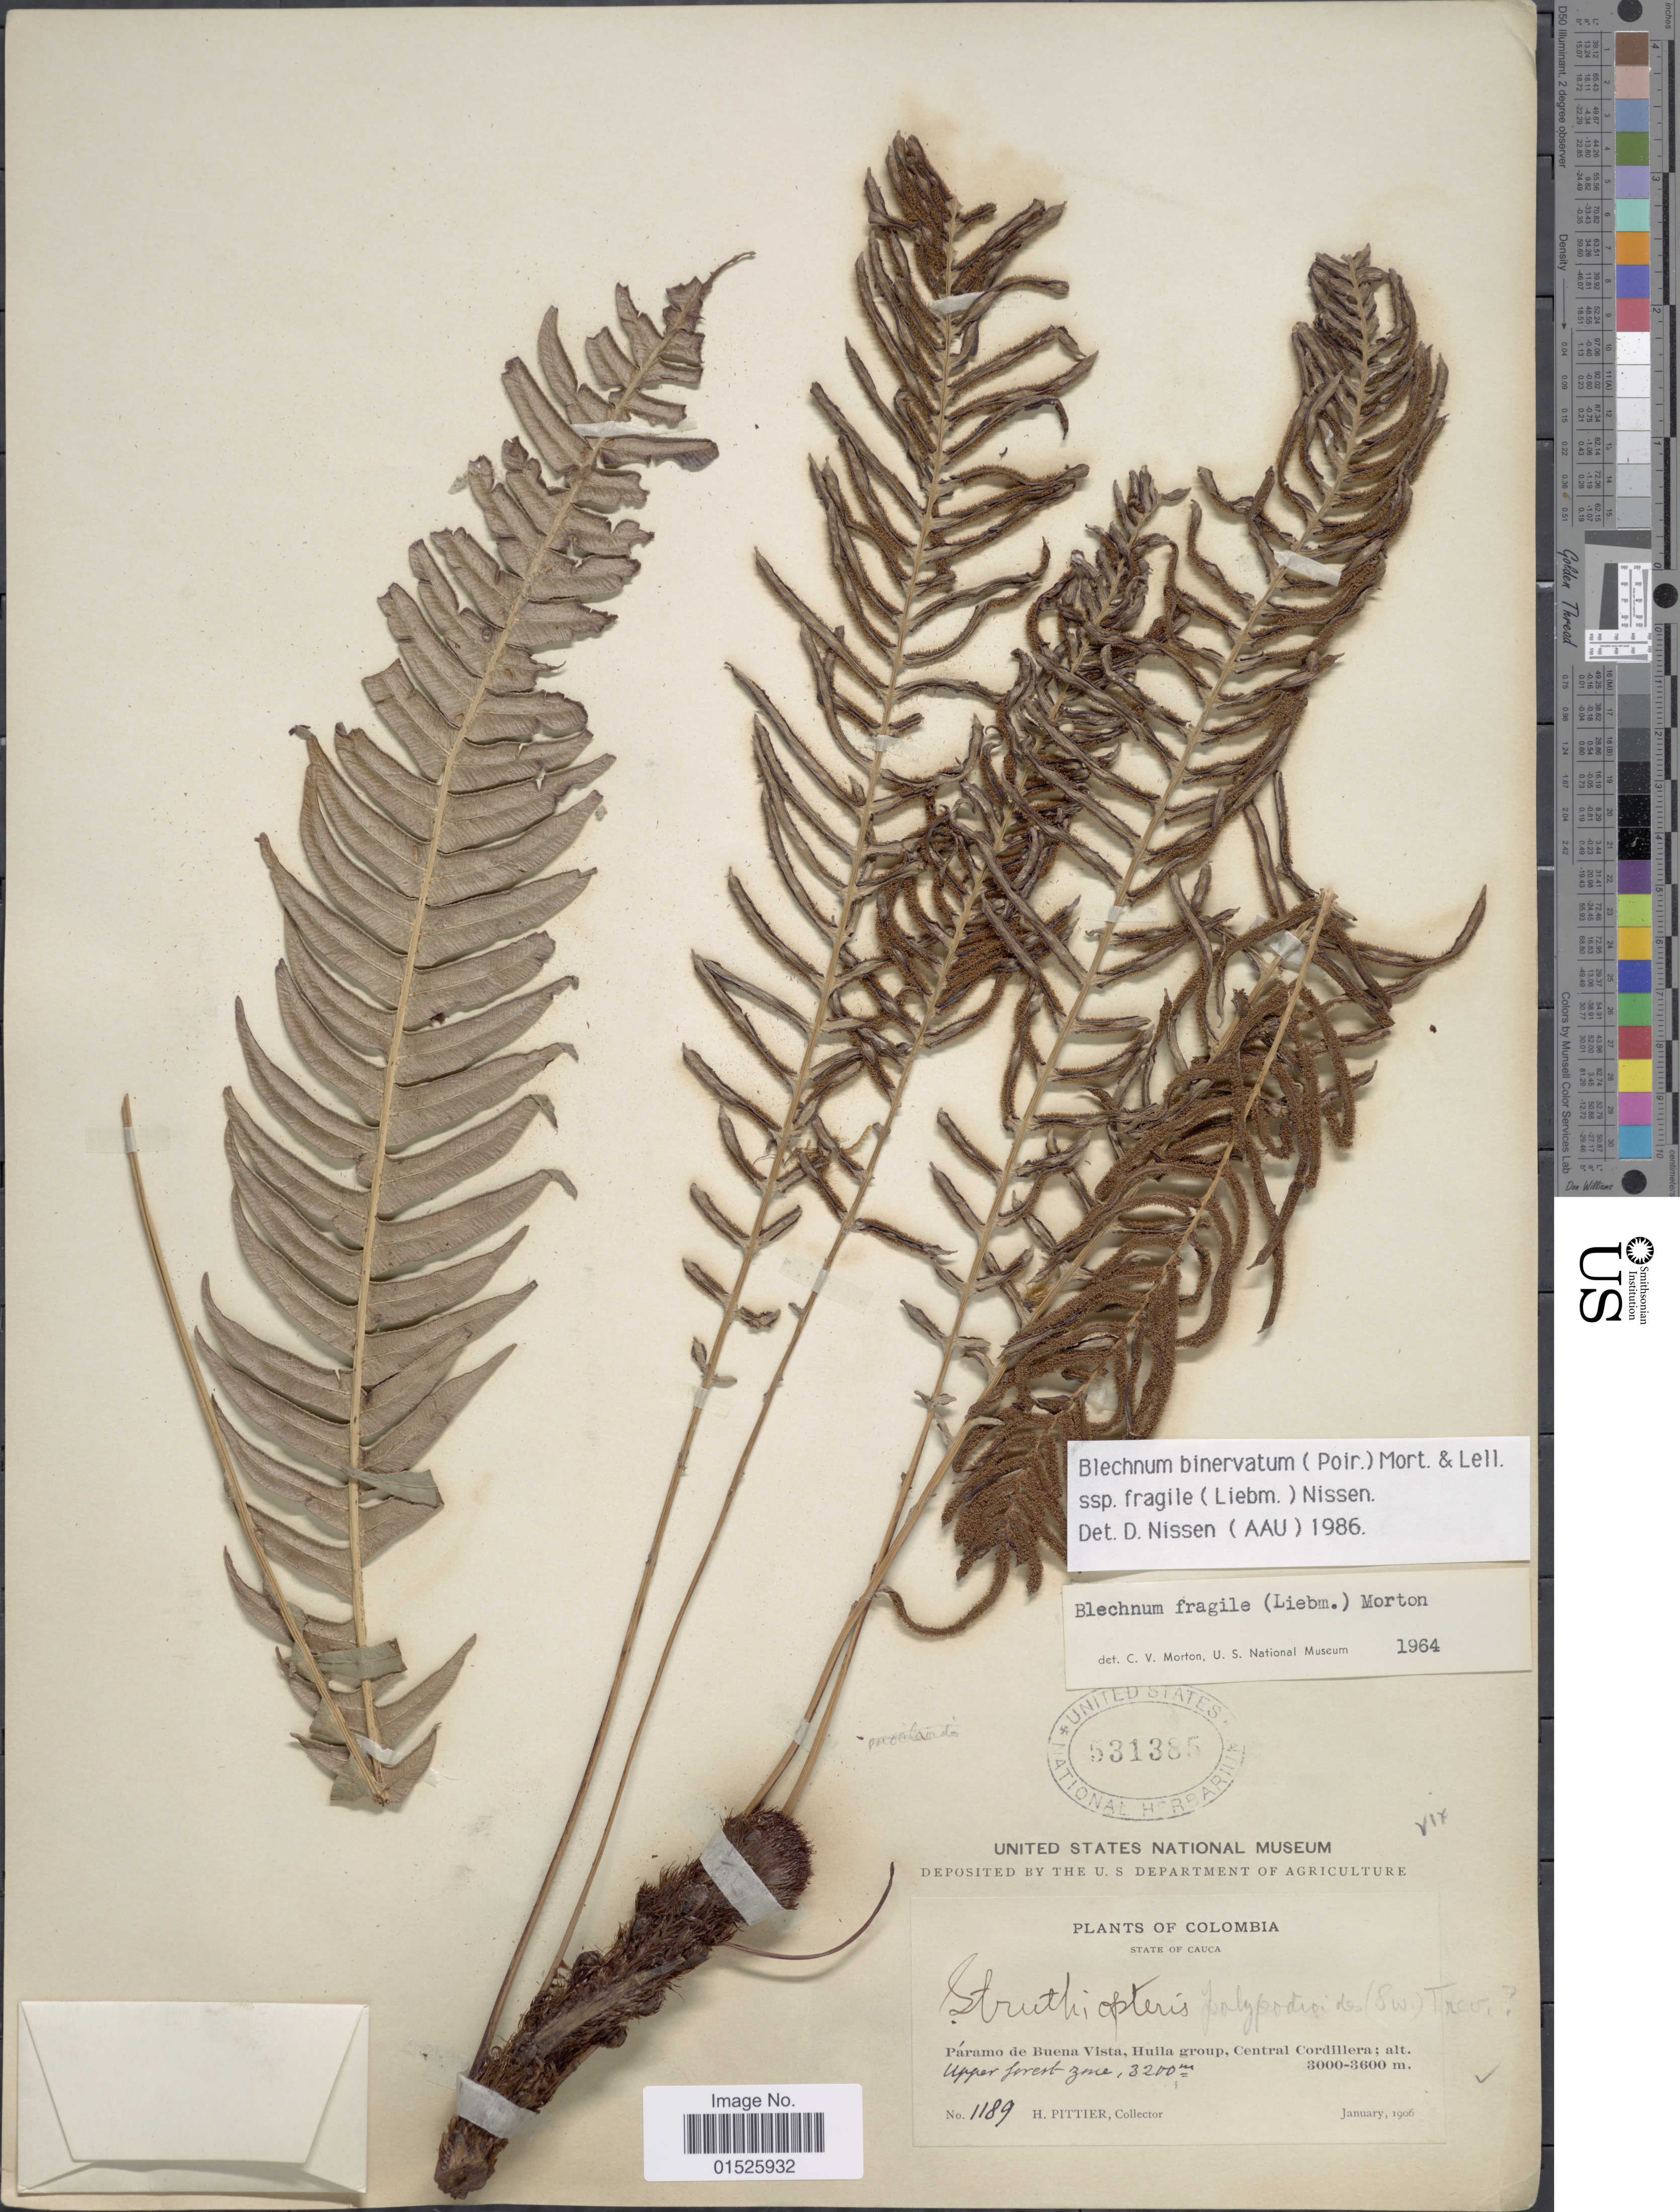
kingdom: Plantae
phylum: Tracheophyta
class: Polypodiopsida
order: Polypodiales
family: Blechnaceae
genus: Blechnum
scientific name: Blechnum fragile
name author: (Liebm.) C.V. Morton & Lellinger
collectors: H. F. Pittier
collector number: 1189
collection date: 1906-01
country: Colombia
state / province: Cauca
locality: Páramo de Buena Vista, Huila Group, Central Cordillera. Upper forest zone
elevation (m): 3200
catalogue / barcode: US 531385